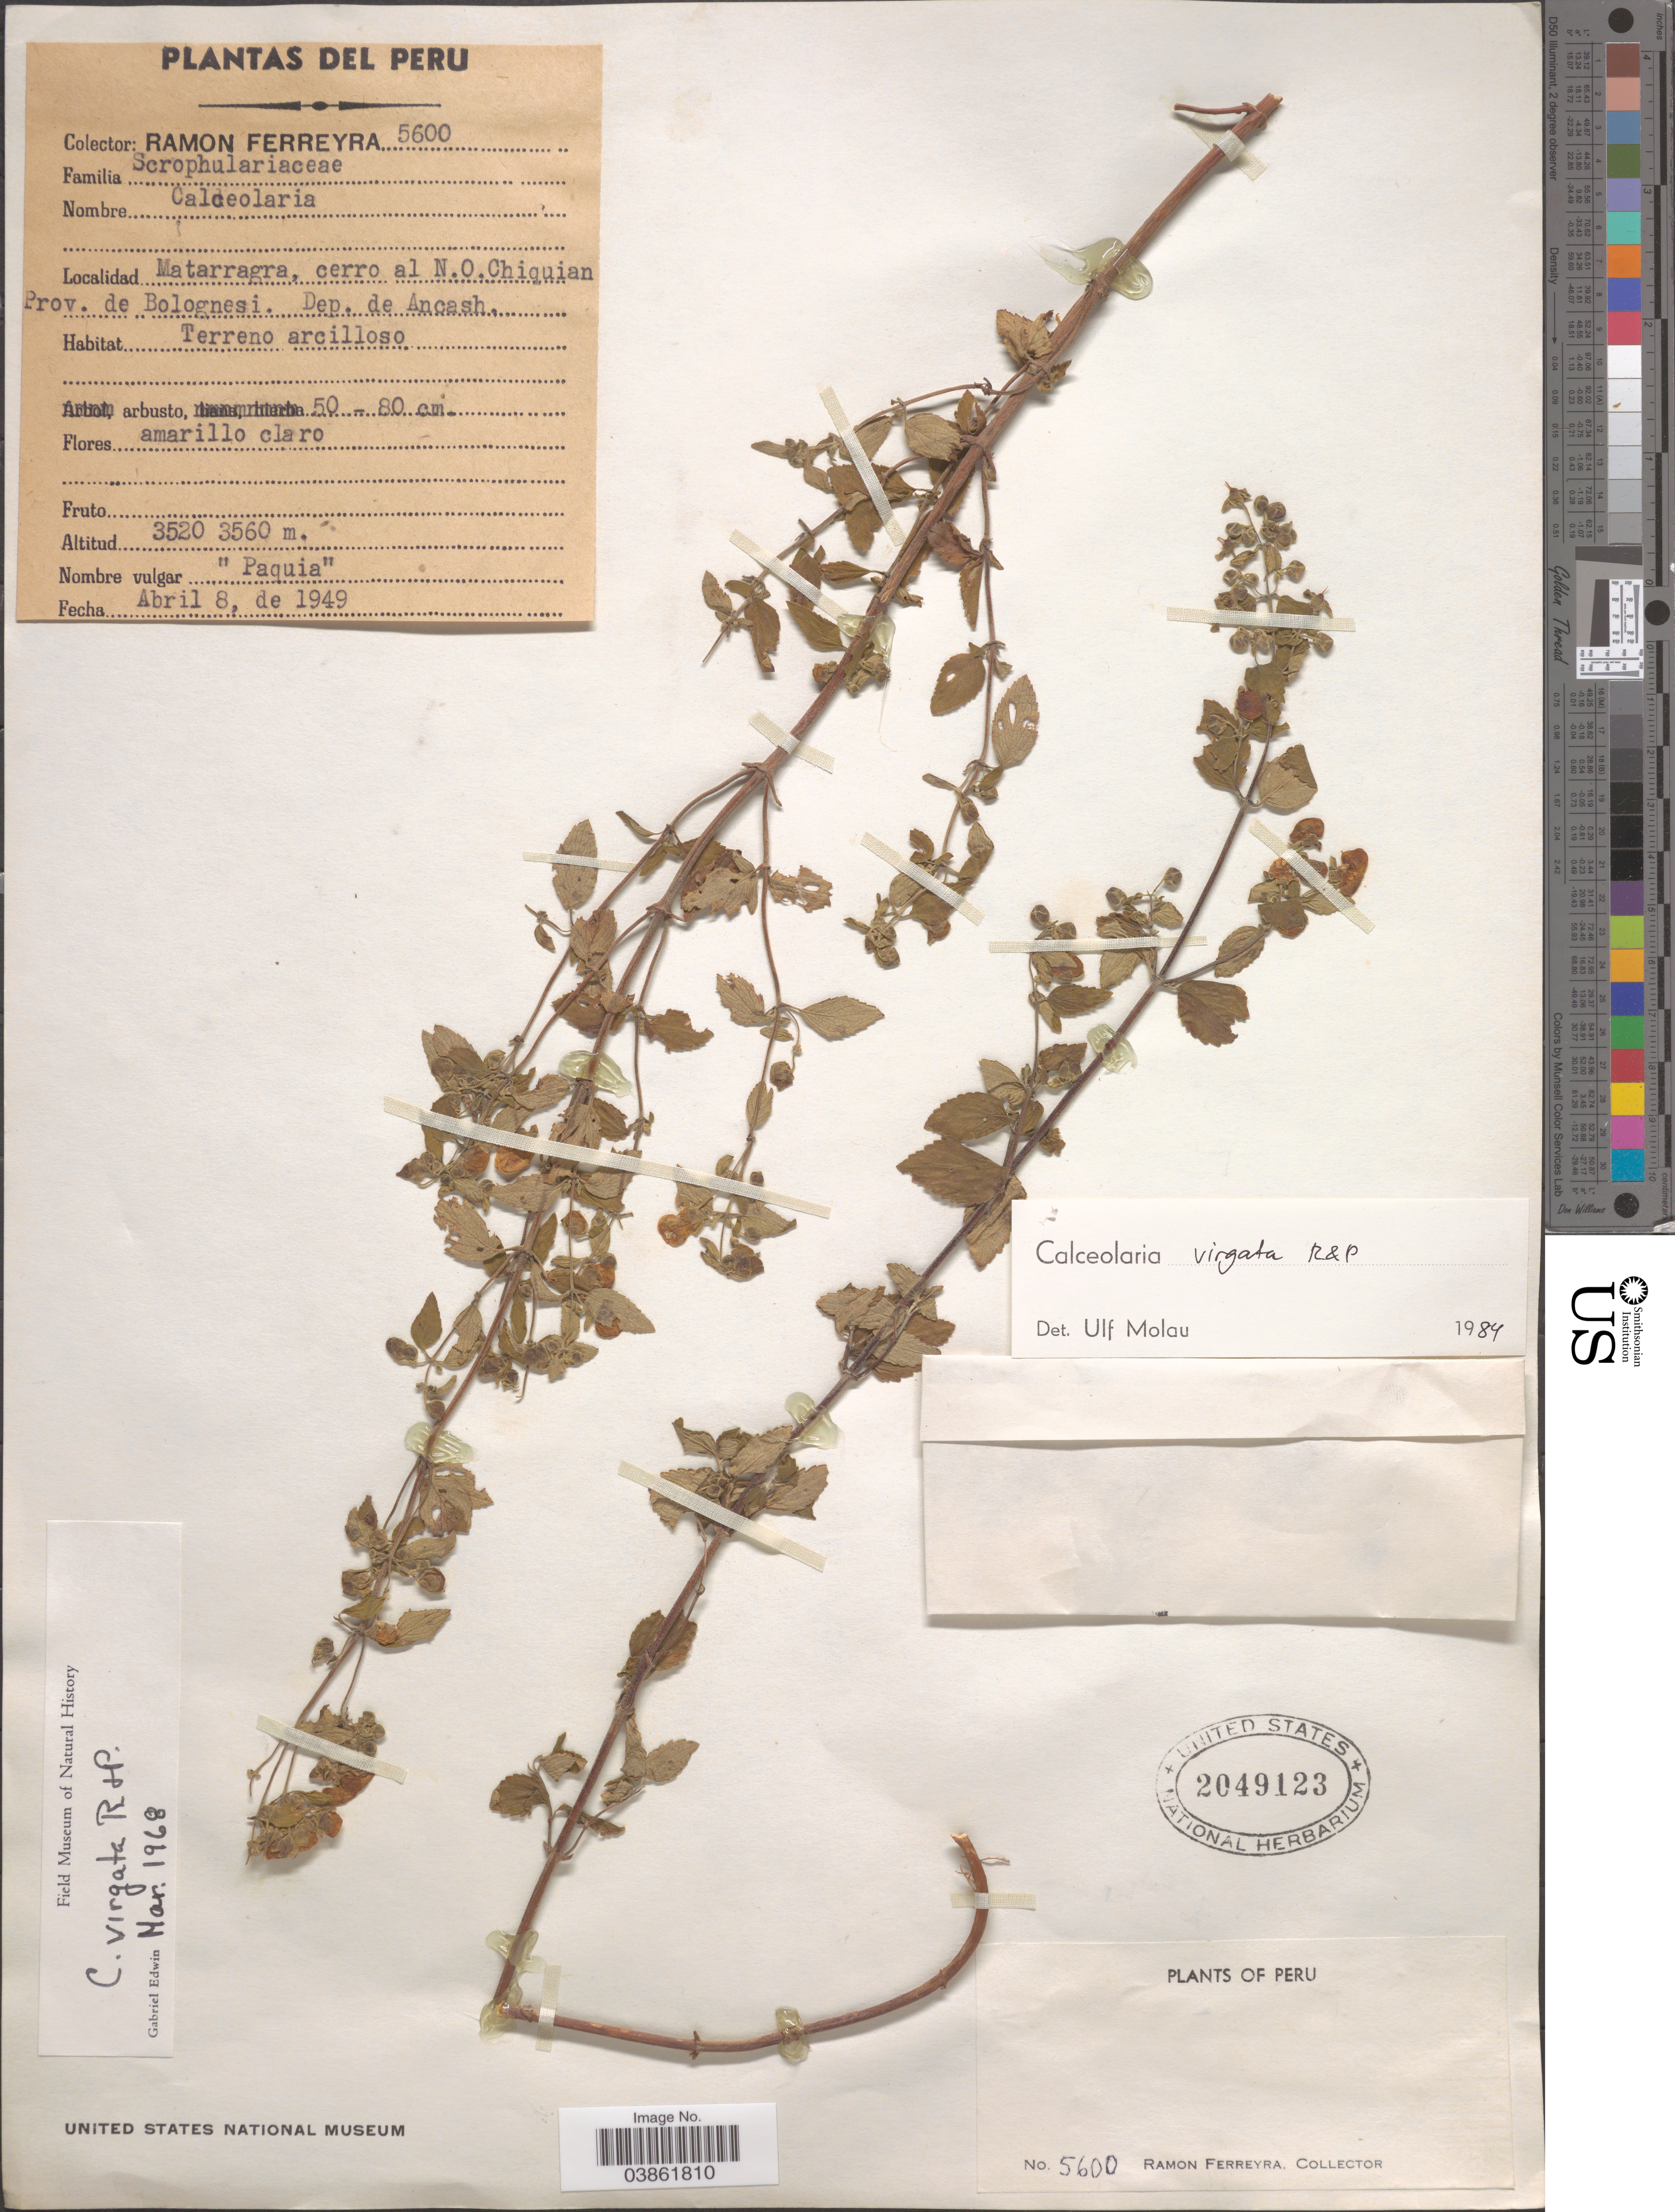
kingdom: Plantae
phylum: Tracheophyta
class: Magnoliopsida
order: Lamiales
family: Calceolariaceae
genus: Calceolaria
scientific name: Calceolaria virgata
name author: Ruiz & Pav.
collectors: R. A. Ferreyra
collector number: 5600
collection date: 1949-04-08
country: Peru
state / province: Ancash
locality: Matarragra, cerro al N.O.Chiquian. Prov. de Bolognesi. Dep. de Ancash.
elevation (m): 3520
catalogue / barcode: US 2049123